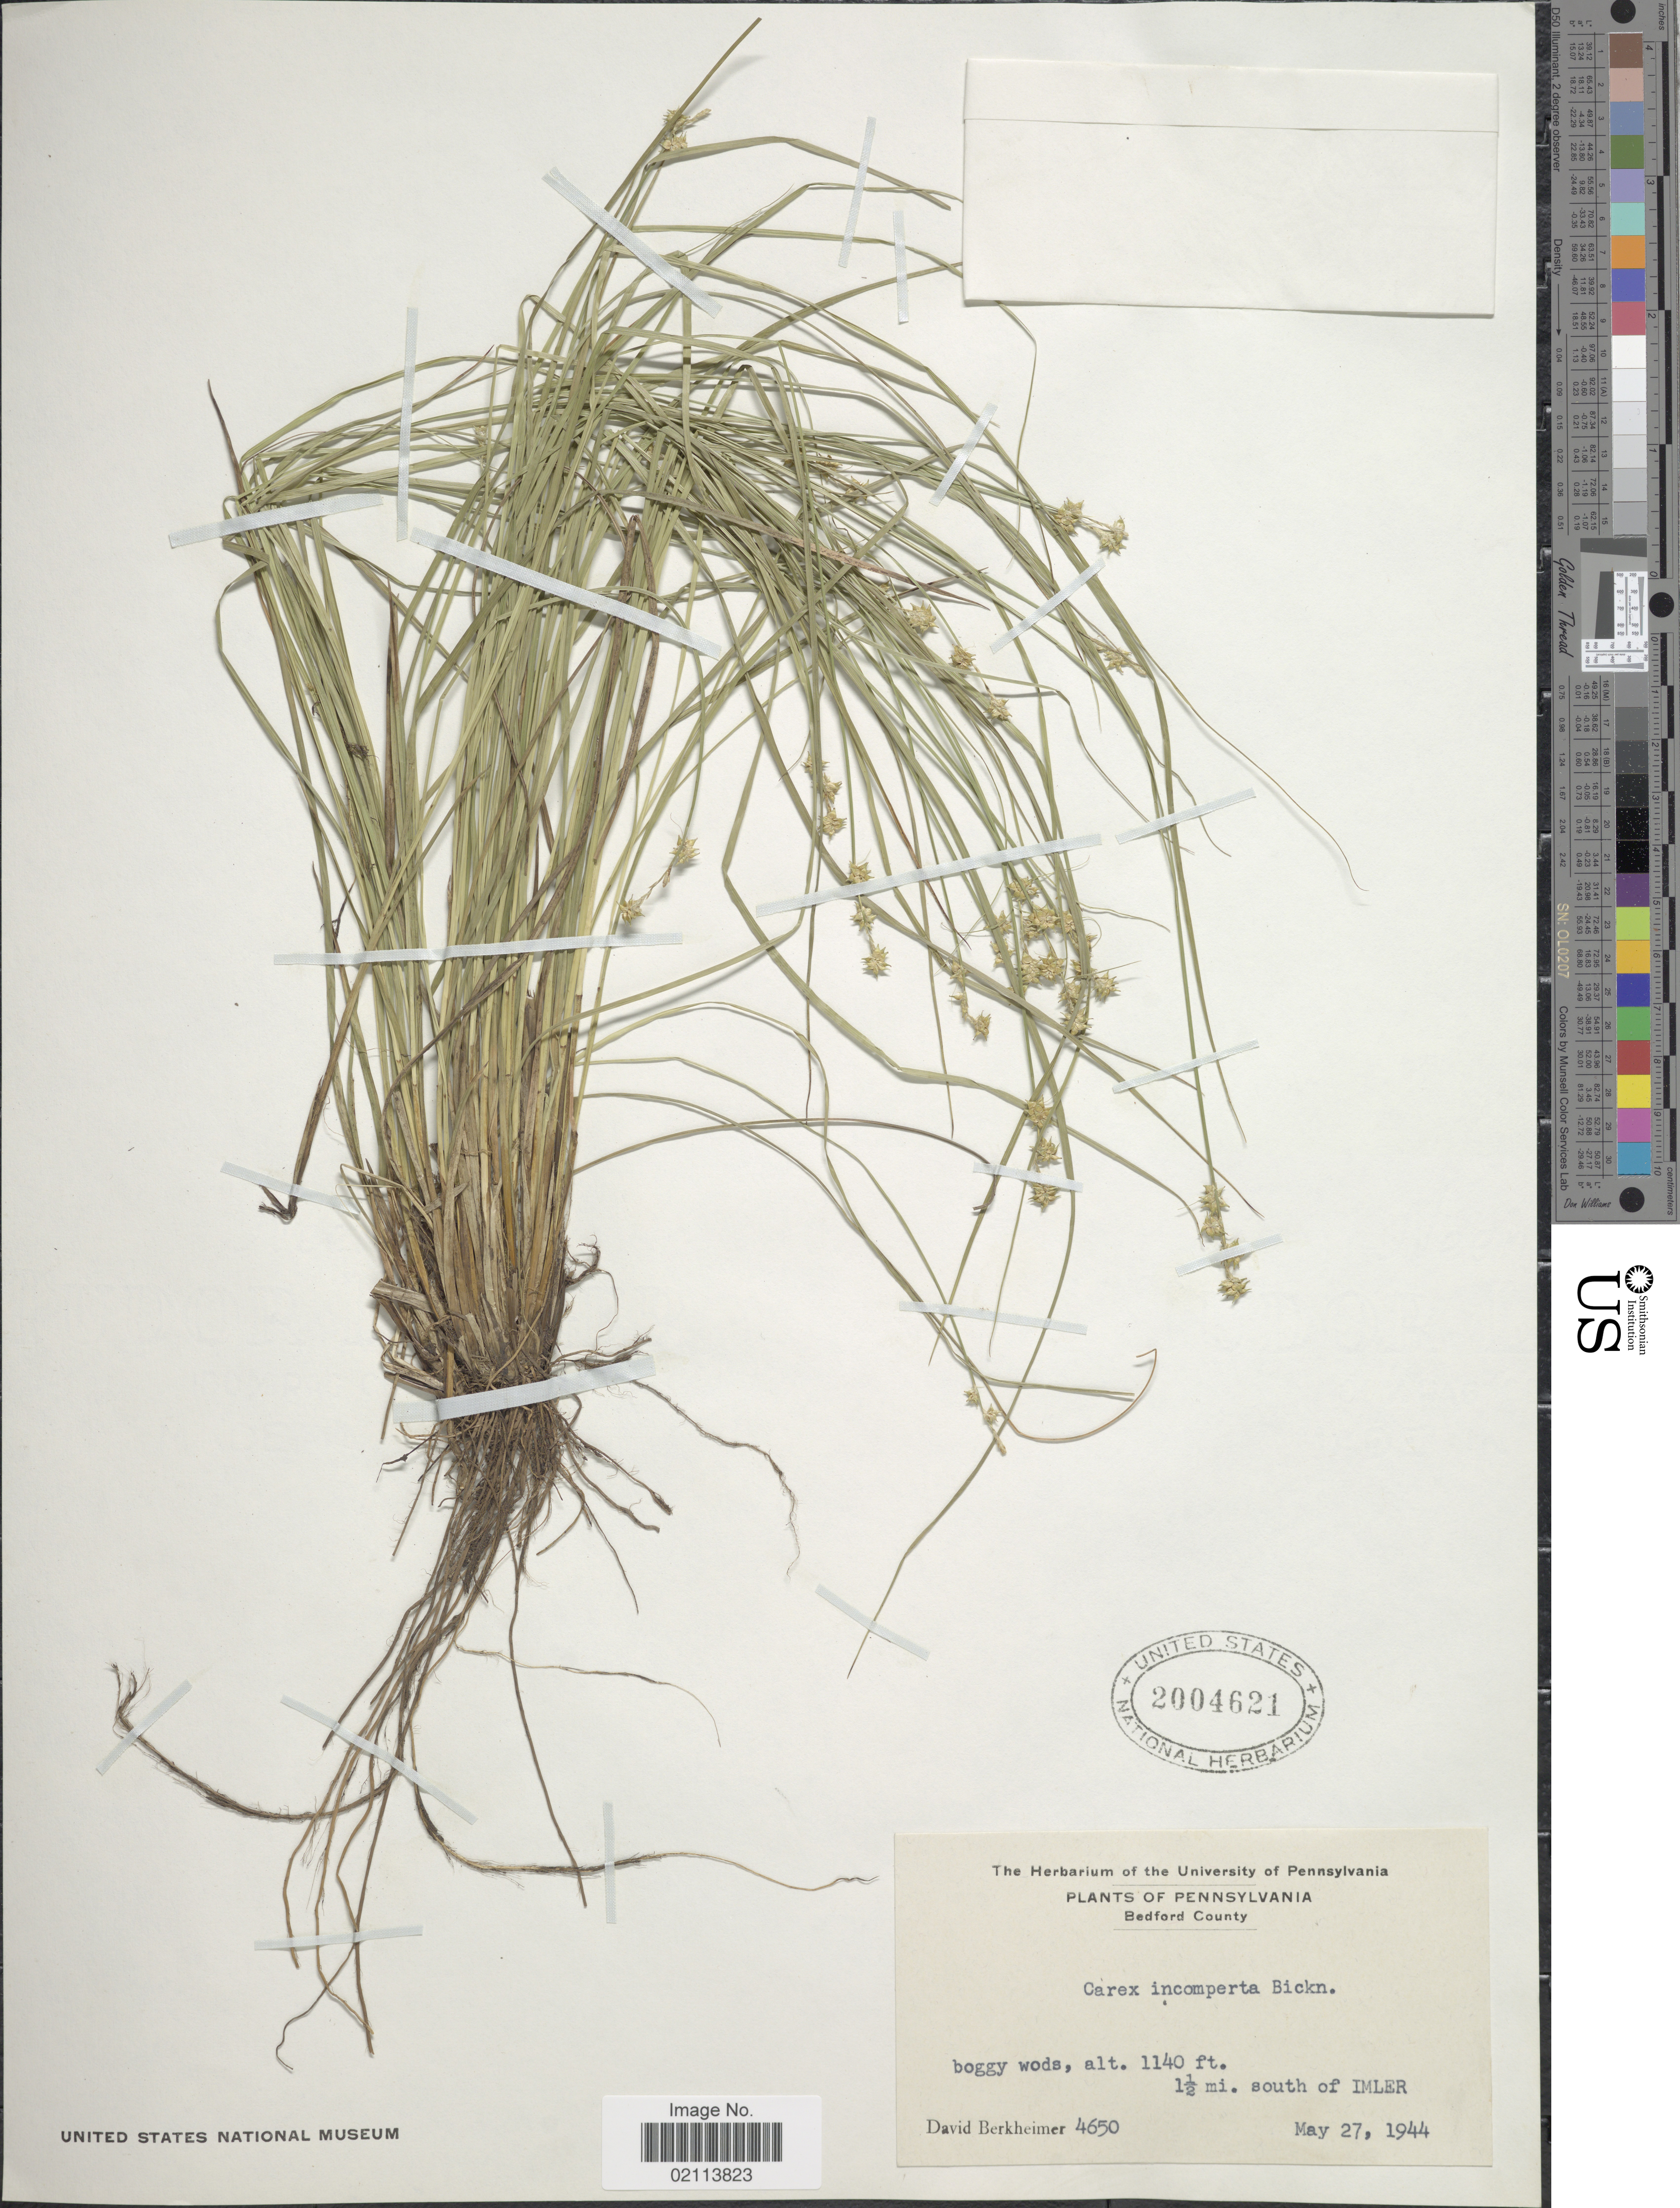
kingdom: Plantae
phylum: Tracheophyta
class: Liliopsida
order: Poales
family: Cyperaceae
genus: Carex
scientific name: Carex atlantica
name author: L.H. Bailey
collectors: D. Berkheimer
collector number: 4650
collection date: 1944-05-27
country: United States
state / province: Pennsylvania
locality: Bedford County, 1½ mi. south of Imler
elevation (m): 347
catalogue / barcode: US 2004621